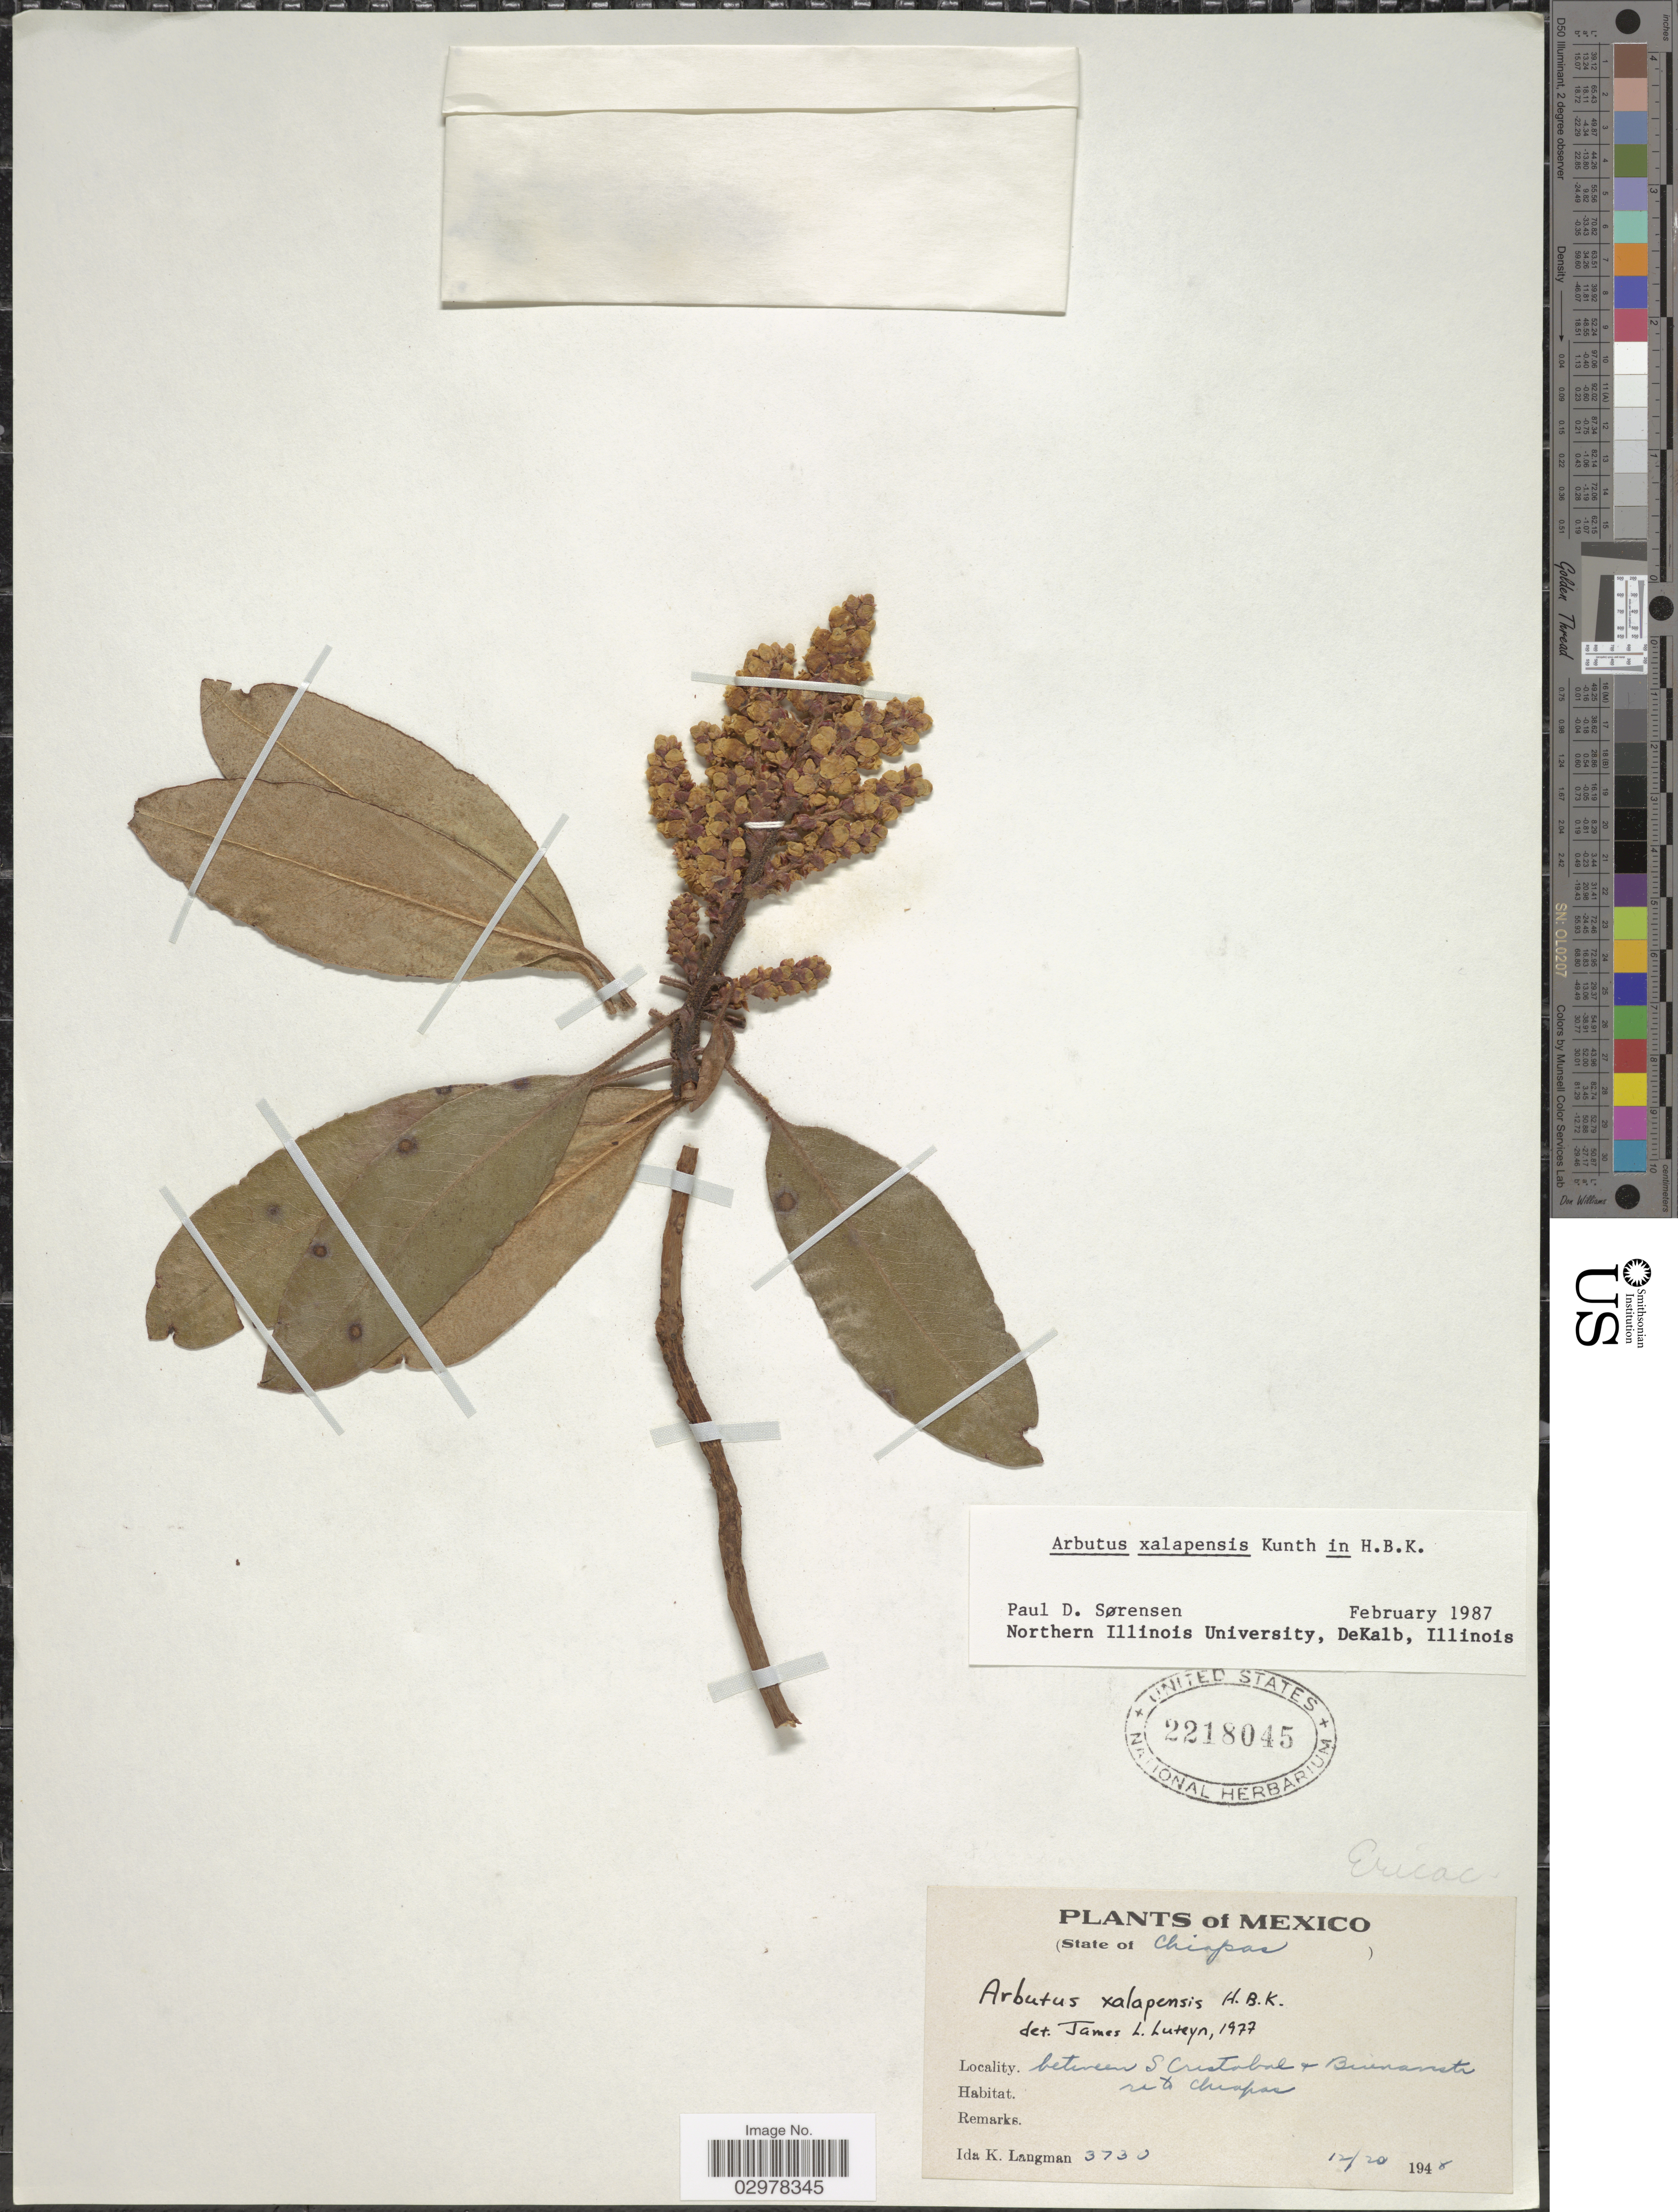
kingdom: Plantae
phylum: Tracheophyta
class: Magnoliopsida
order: Ericales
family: Ericaceae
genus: Arbutus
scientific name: Arbutus xalapensis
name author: Kunth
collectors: I. K. Langman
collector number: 3730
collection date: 1948-12-20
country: Mexico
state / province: Chiapas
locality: Between S Cristobal & Buenavista Chiapas.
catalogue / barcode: US 2218045